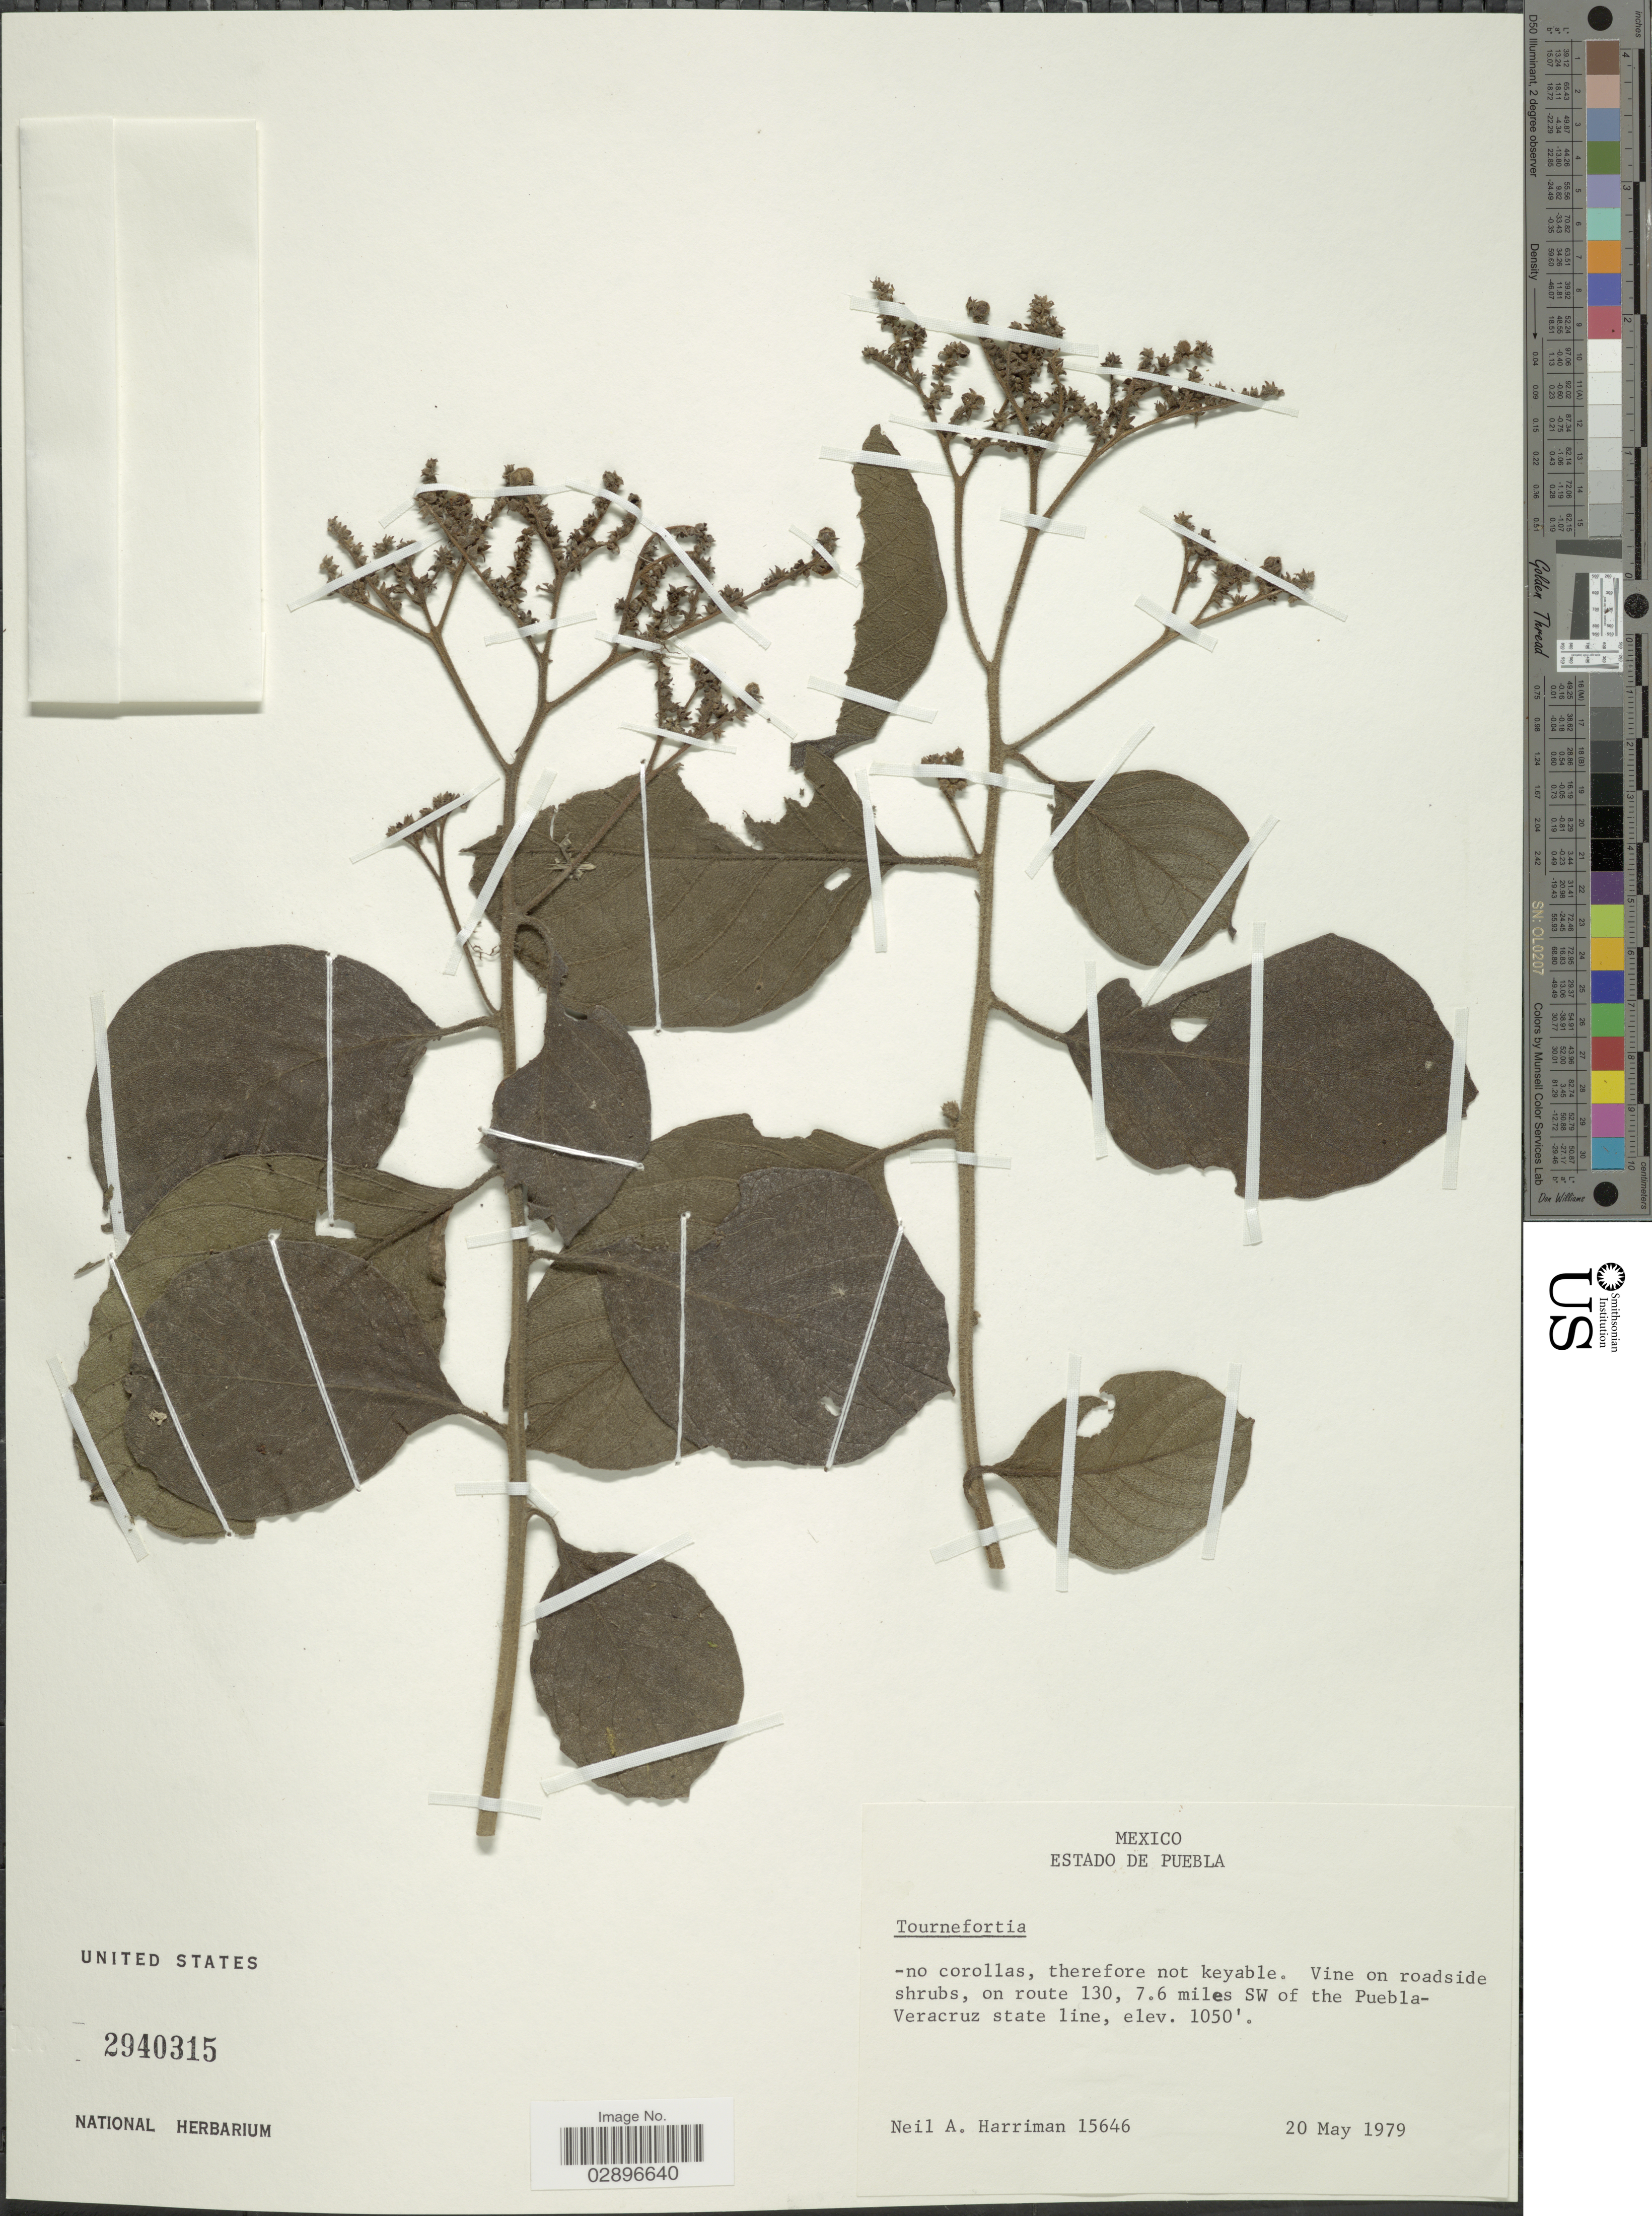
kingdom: Plantae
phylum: Tracheophyta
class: Magnoliopsida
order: Boraginales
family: Heliotropiaceae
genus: Tournefortia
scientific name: Tournefortia hirsutissima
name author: L.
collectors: N. A. Harriman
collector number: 15646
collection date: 1979-05-20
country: Mexico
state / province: Puebla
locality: On route 130, 7.6 miles SW of the Puebla-Veracruz state line.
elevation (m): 320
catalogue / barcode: US 2940315